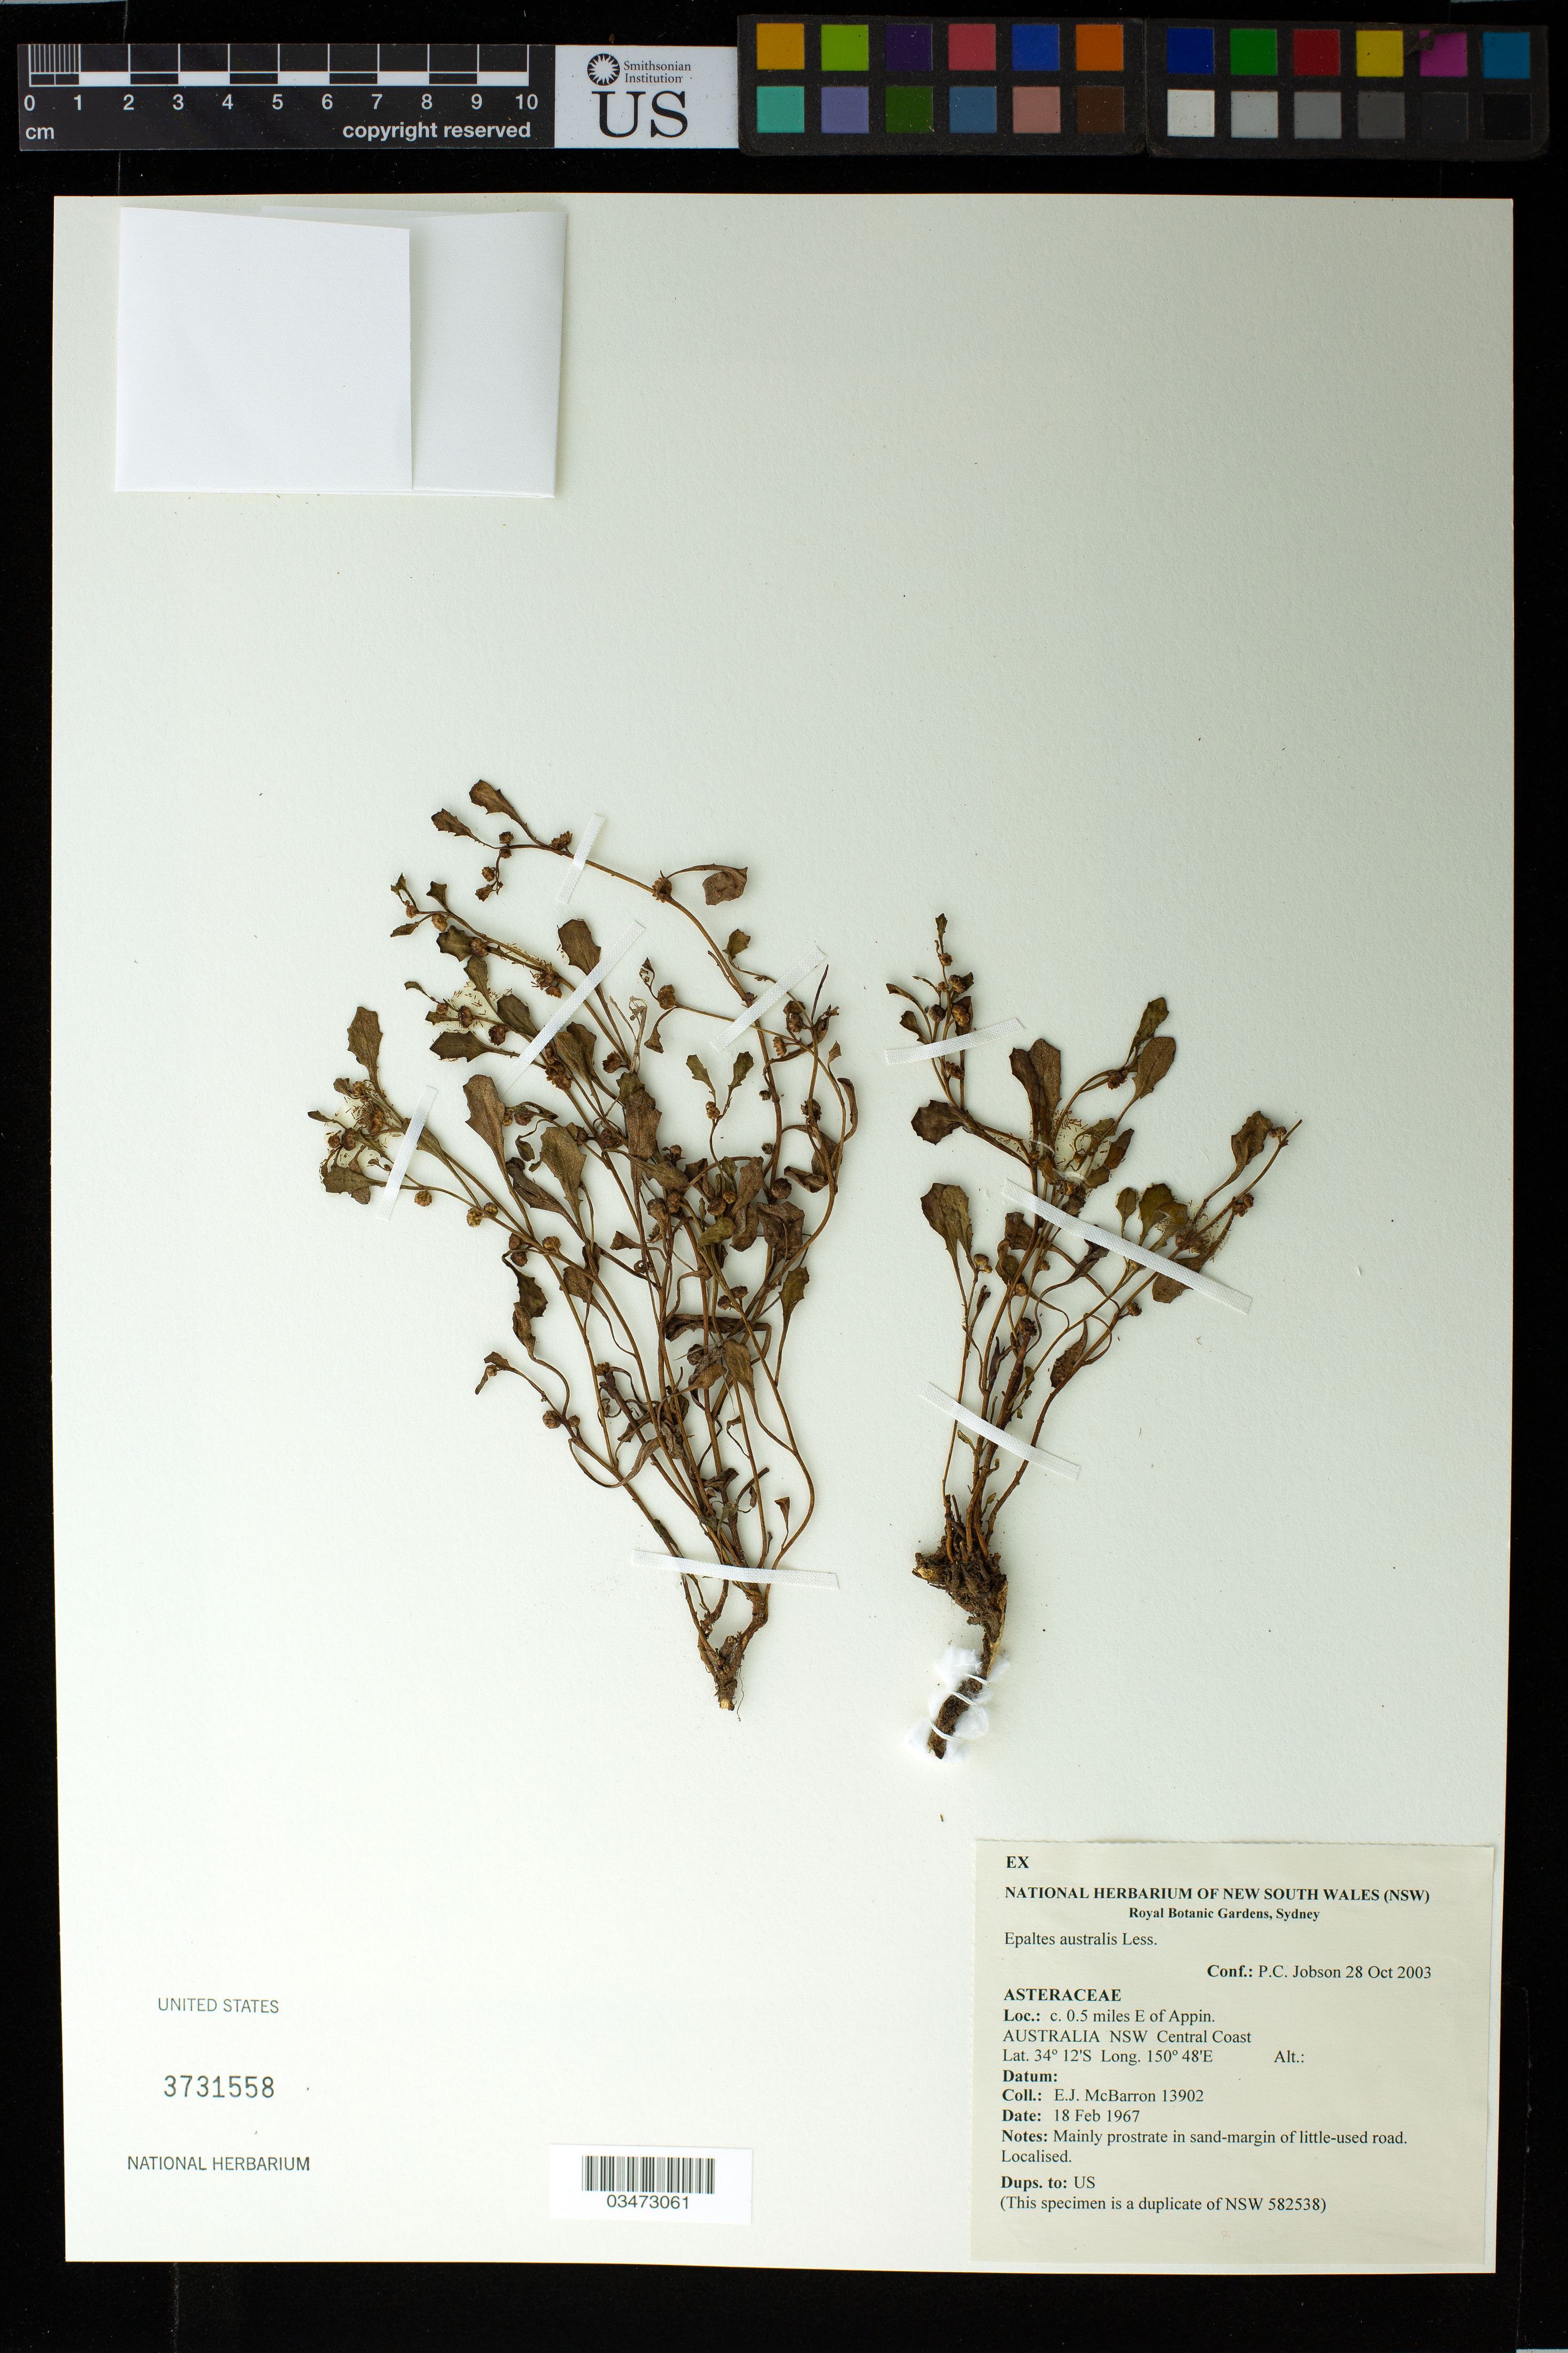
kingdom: Plantae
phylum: Tracheophyta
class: Magnoliopsida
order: Asterales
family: Asteraceae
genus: Epaltes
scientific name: Epaltes australis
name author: Less.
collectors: E. McBarron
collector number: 13902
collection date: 1967-02-18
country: Australia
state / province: New South Wales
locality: c. 0.5 miles E of Appin. AUSTRALIA NSW Central Coast.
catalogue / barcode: US 3731558